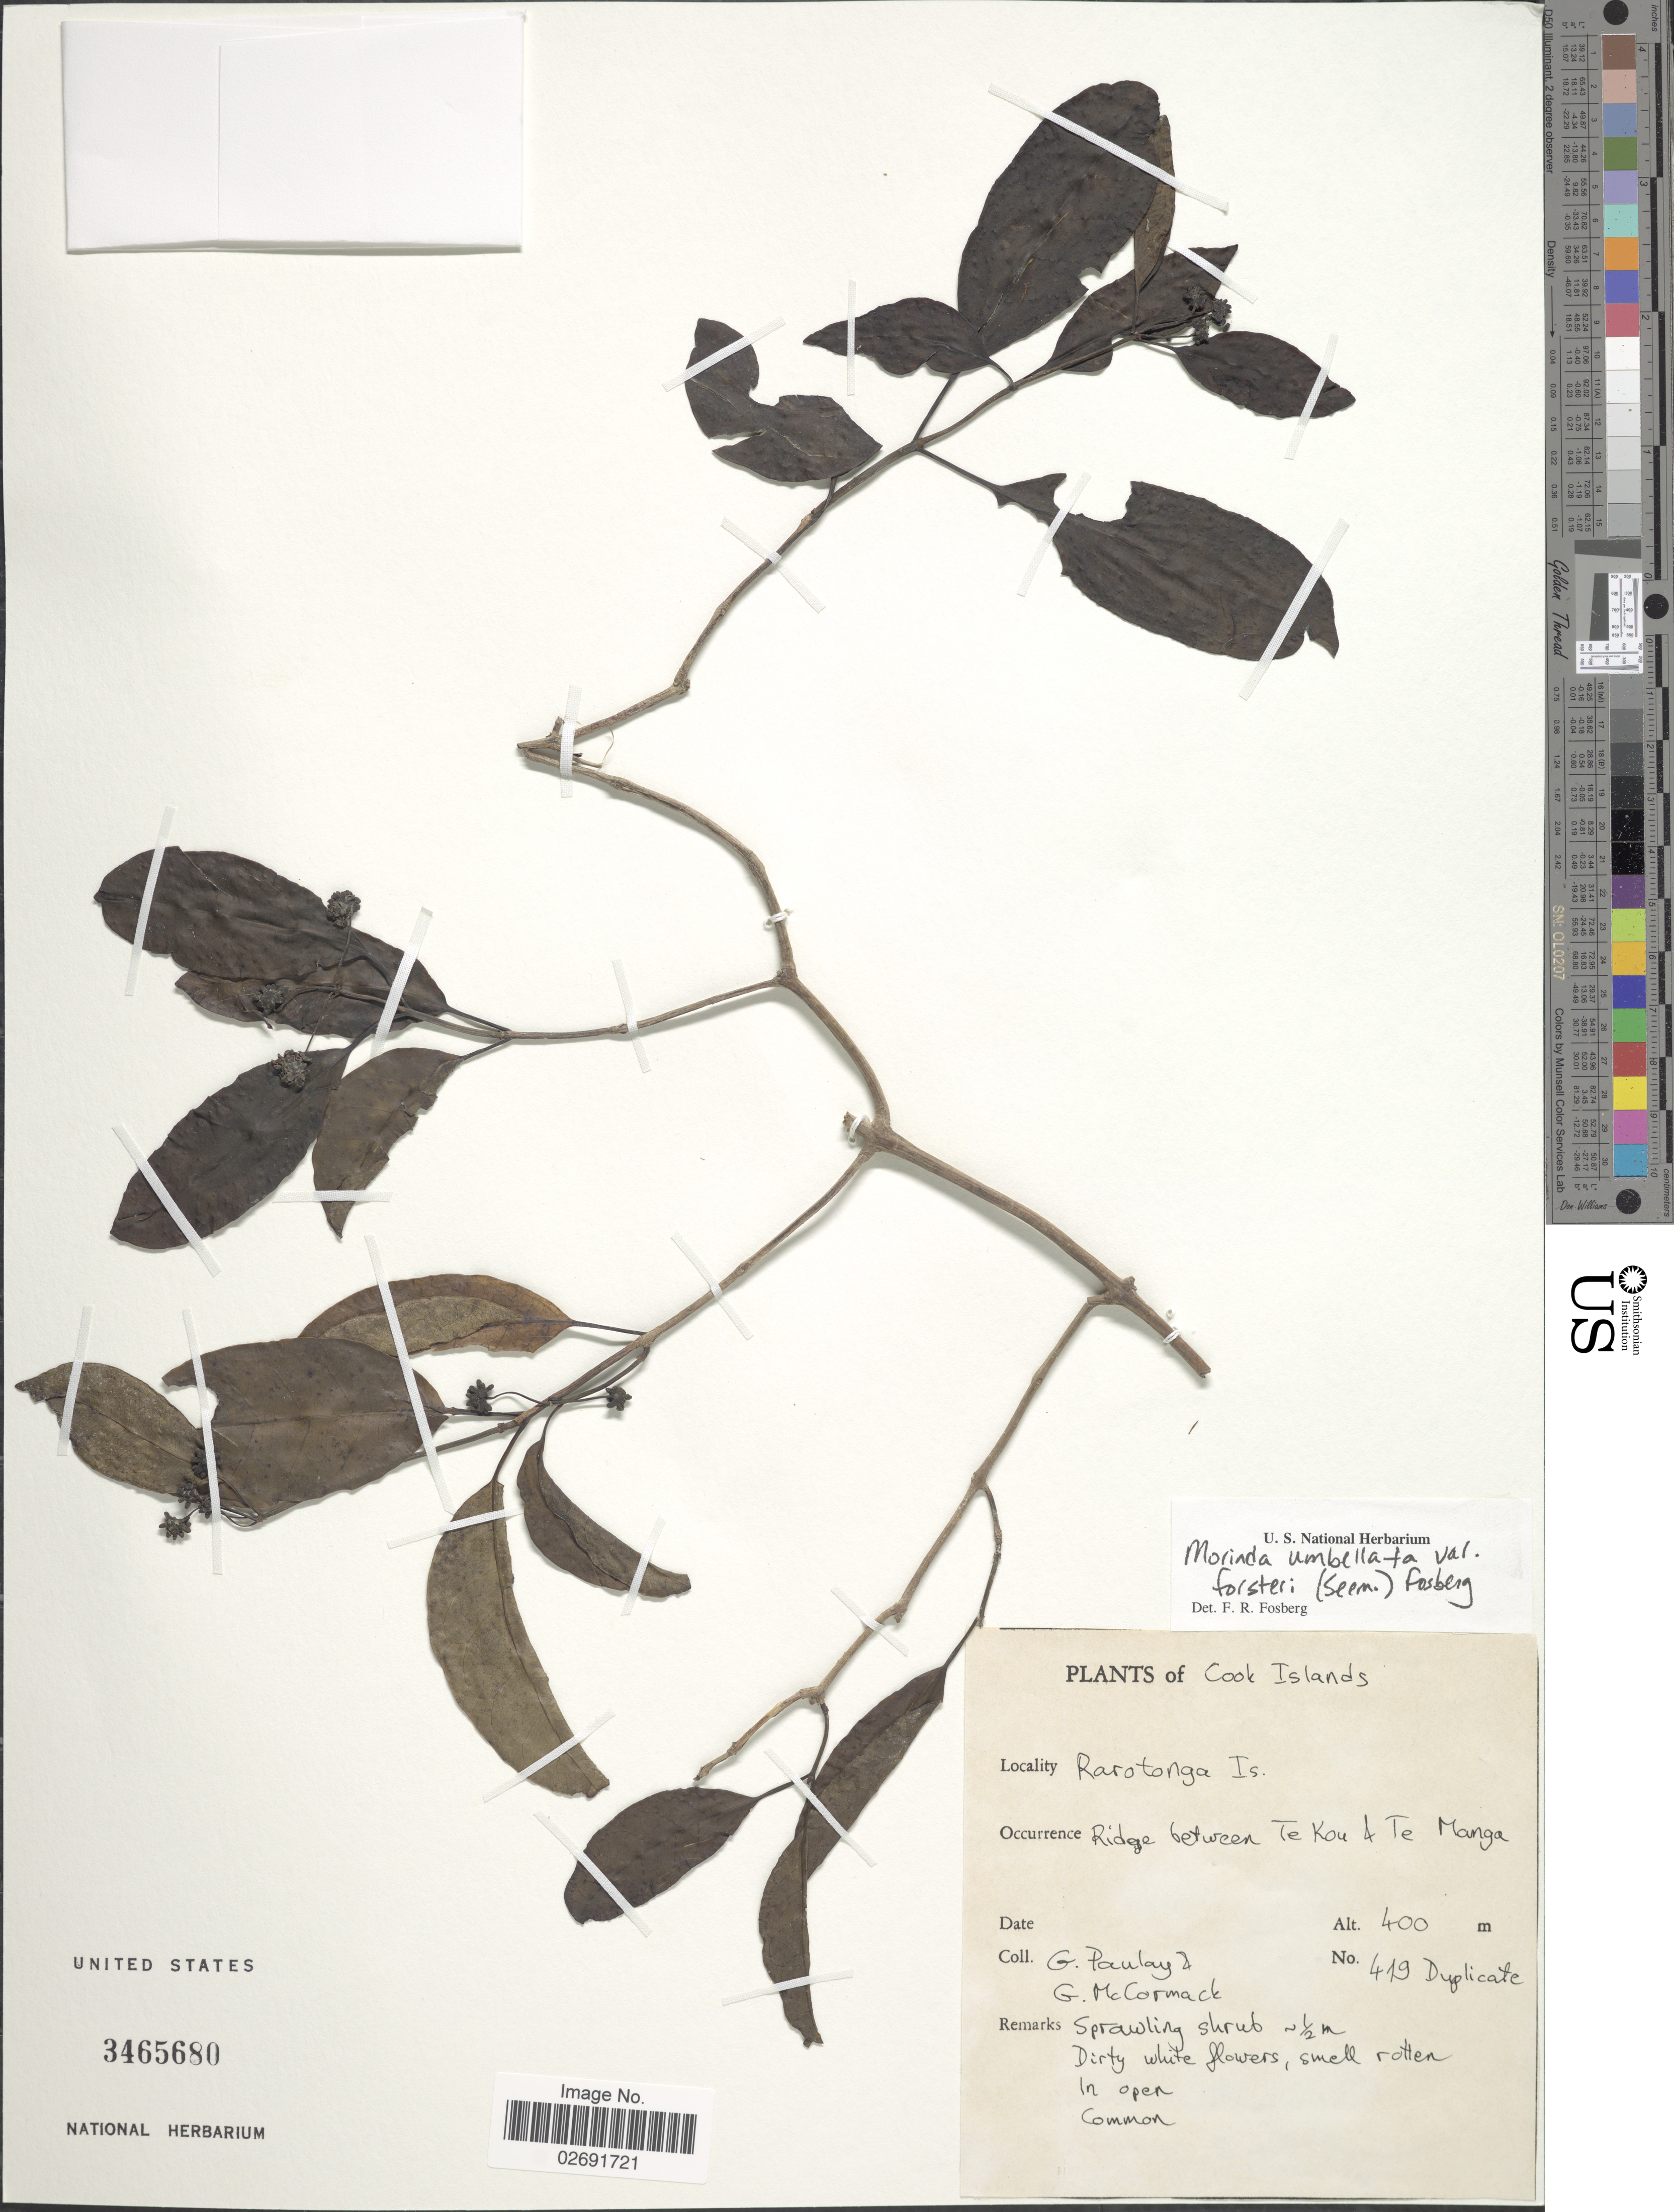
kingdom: Plantae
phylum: Tracheophyta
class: Magnoliopsida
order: Gentianales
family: Rubiaceae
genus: Gynochthodes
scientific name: Gynochthodes umbellata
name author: (L.) Razafim. & B. Bremer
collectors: G. Paulay & G. McCormack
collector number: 419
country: Cook Islands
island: Rarotonga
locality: Rarotonga Is. Ridge between Te Kou + Te Manga.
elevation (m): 400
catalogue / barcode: US 3465680